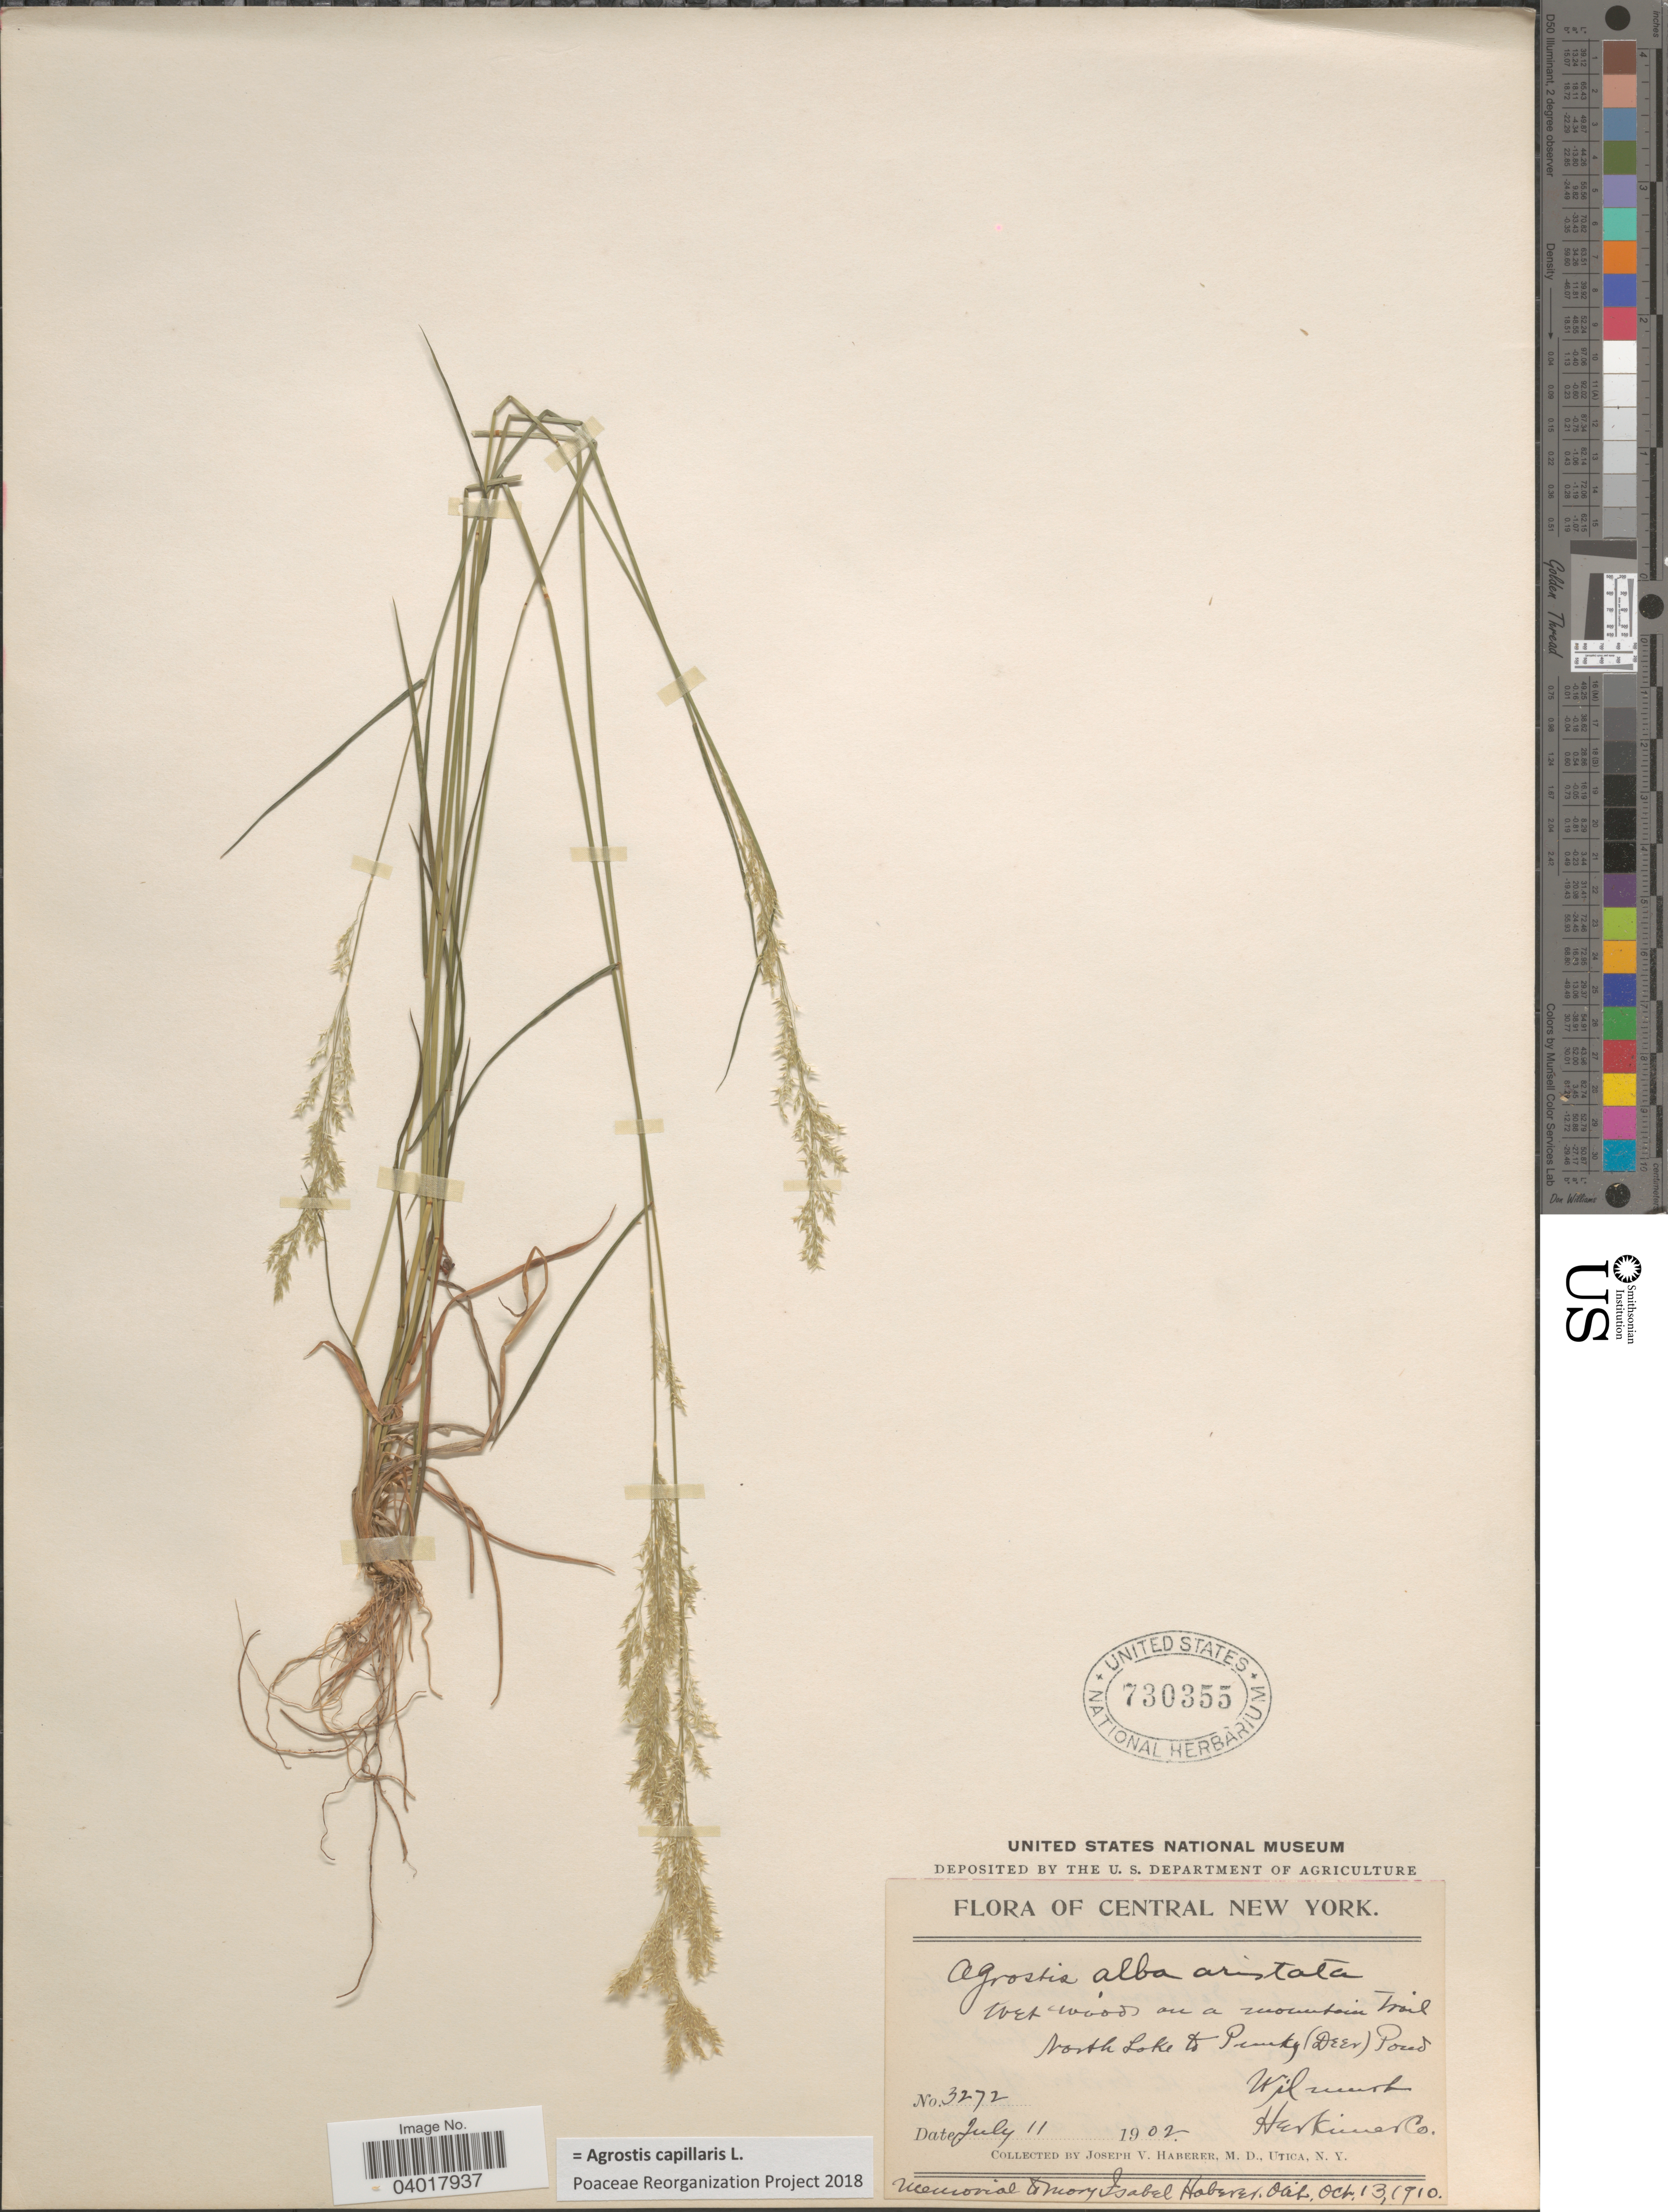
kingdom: Plantae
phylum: Tracheophyta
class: Liliopsida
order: Poales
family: Poaceae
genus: Agrostis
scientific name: Agrostis capillaris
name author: L.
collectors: J. V. Haberer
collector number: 3272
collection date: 1902-07-11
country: United States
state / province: New York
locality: Central New York. On a mountain trail North Lake to Pemky (Deer) Pond. Wilmurt. Herkimer Co.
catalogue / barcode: US 730355